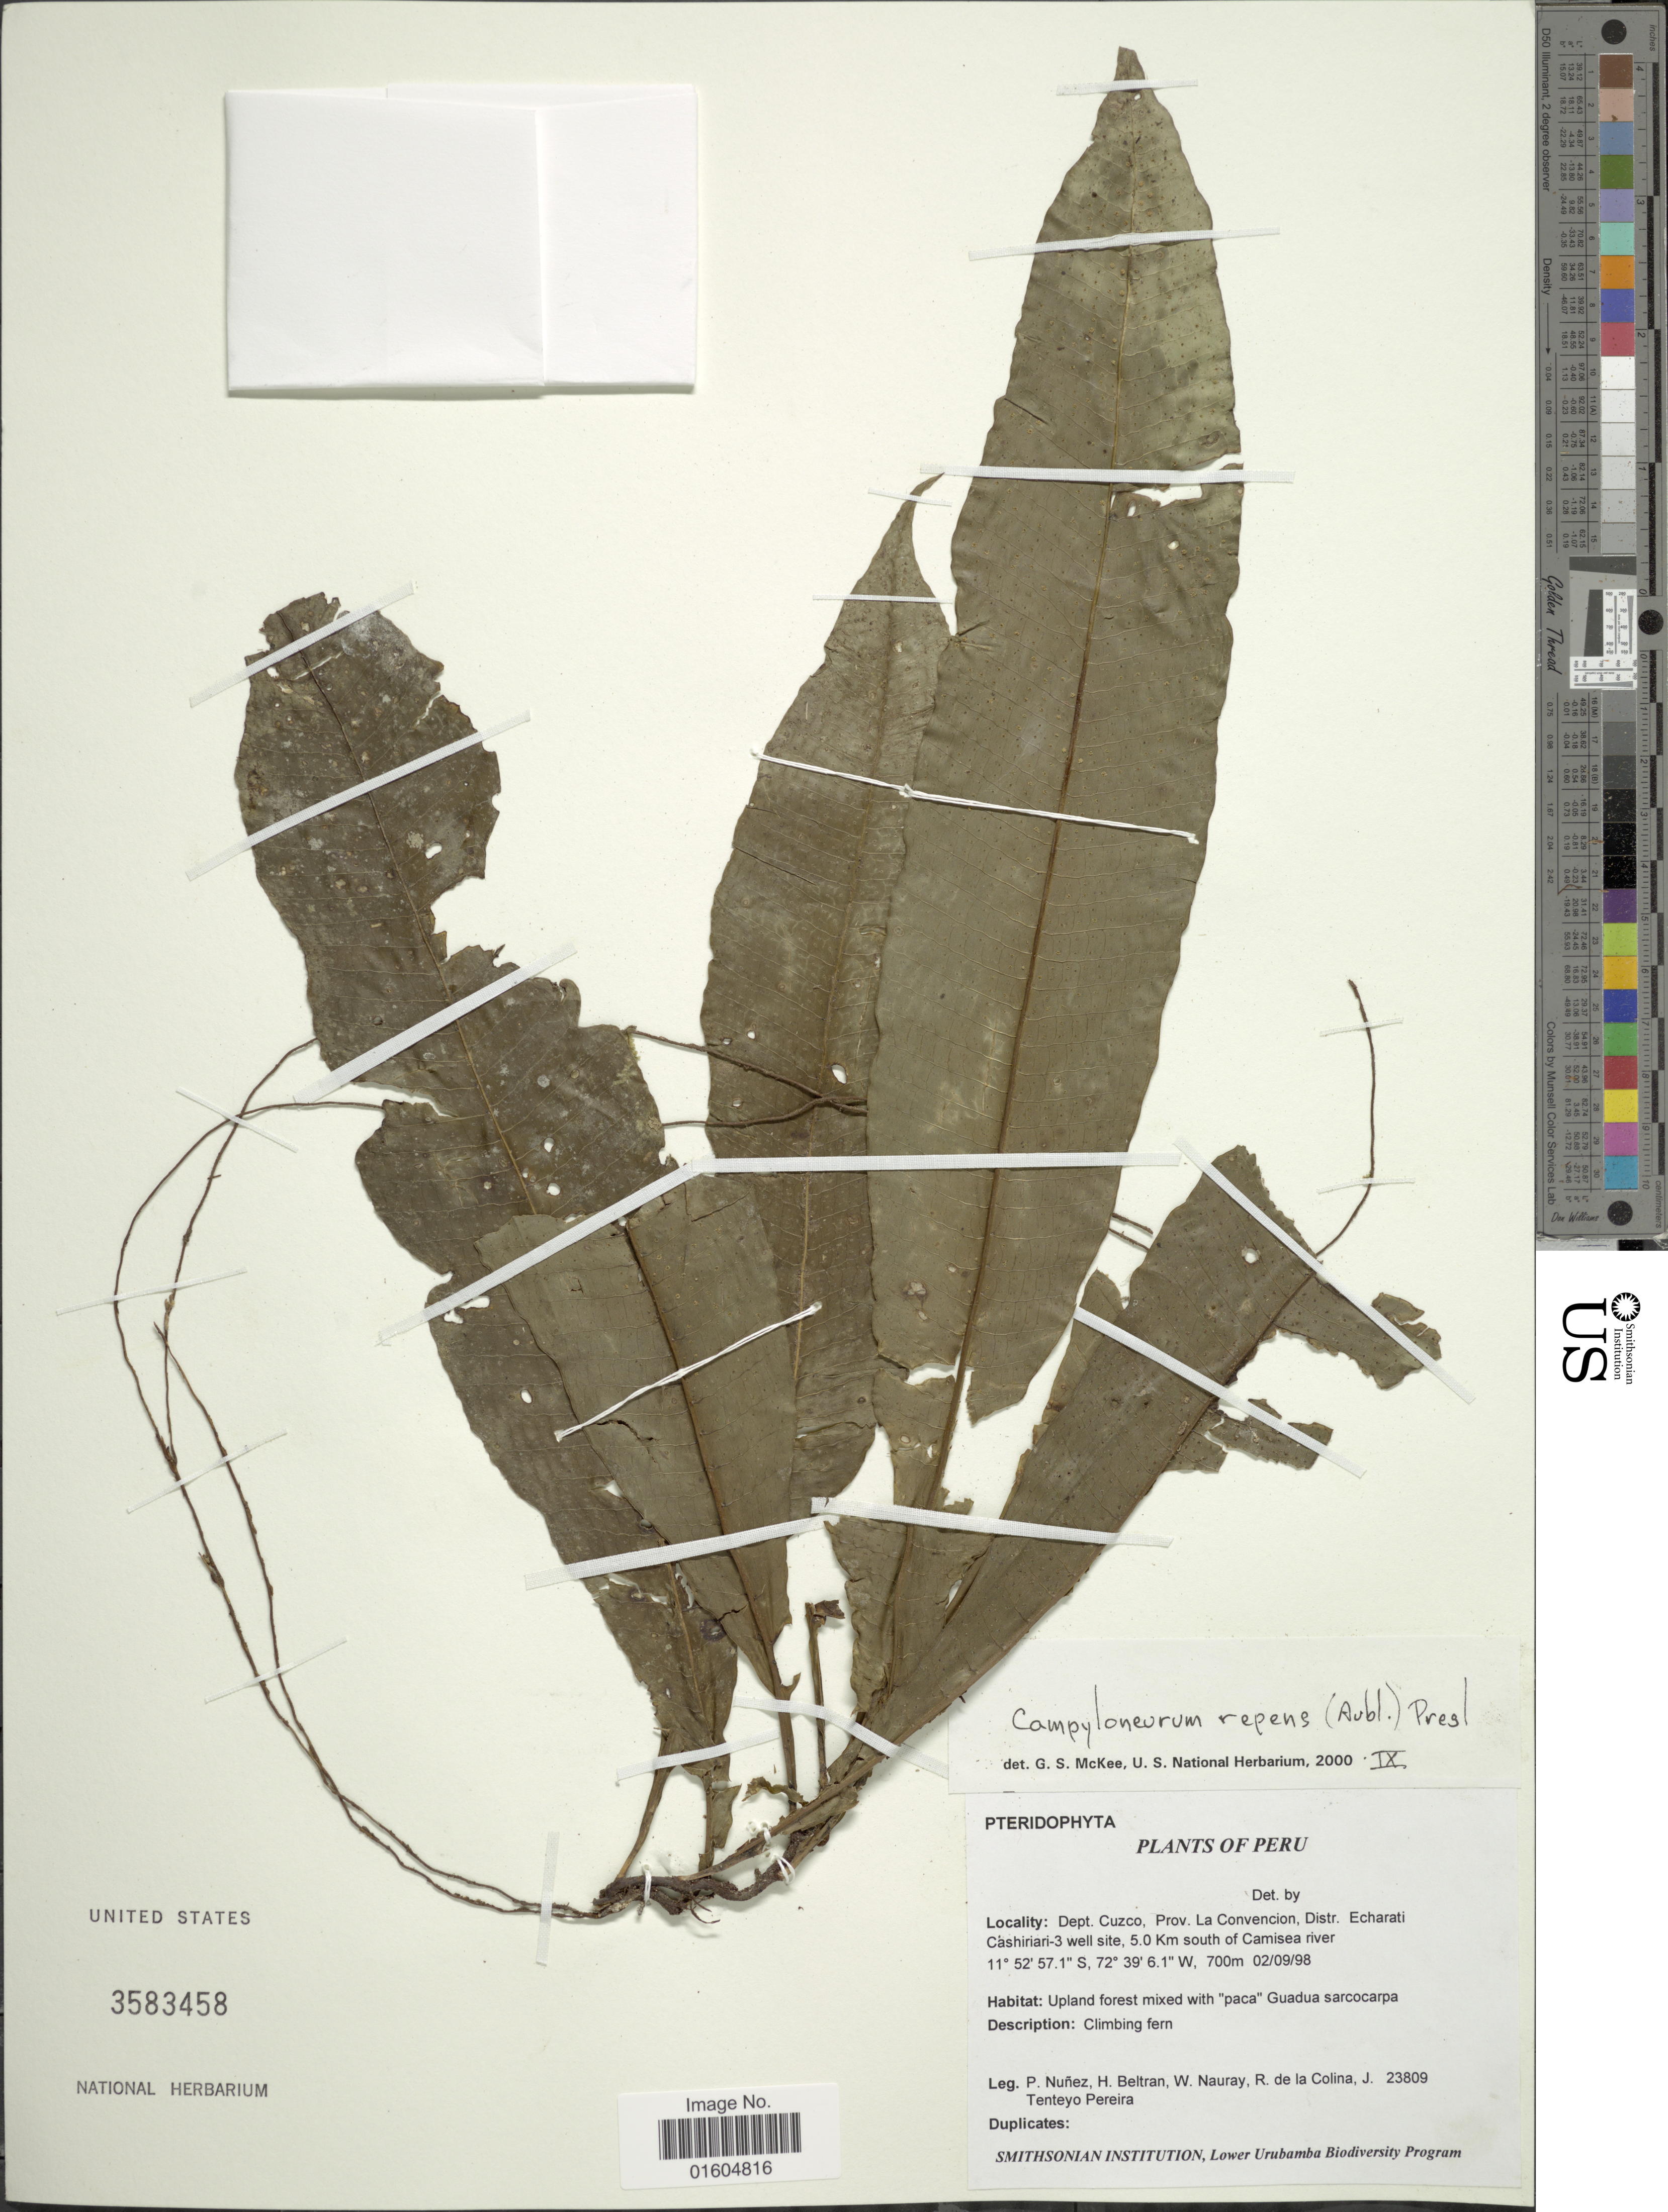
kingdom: Plantae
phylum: Tracheophyta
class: Polypodiopsida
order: Polypodiales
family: Polypodiaceae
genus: Campyloneurum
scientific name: Campyloneurum repens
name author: (Aubl.) C. Presl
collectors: P. Nuñez V., H. Beltran, W. Nauray, R. de La Colina & J. Tenteyo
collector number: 23809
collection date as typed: Transcribed d/m/y: 2/9/98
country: Peru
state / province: Cusco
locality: Peru. Dept. Cuzco, Prov. La Convencion, Distr. Echarati Cashiriari-3 well site, 5,0 KM south of Camisea river. Upland forest mixed with "paca"Guadua Sarcocarpa.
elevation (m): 700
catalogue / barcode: US 3583458